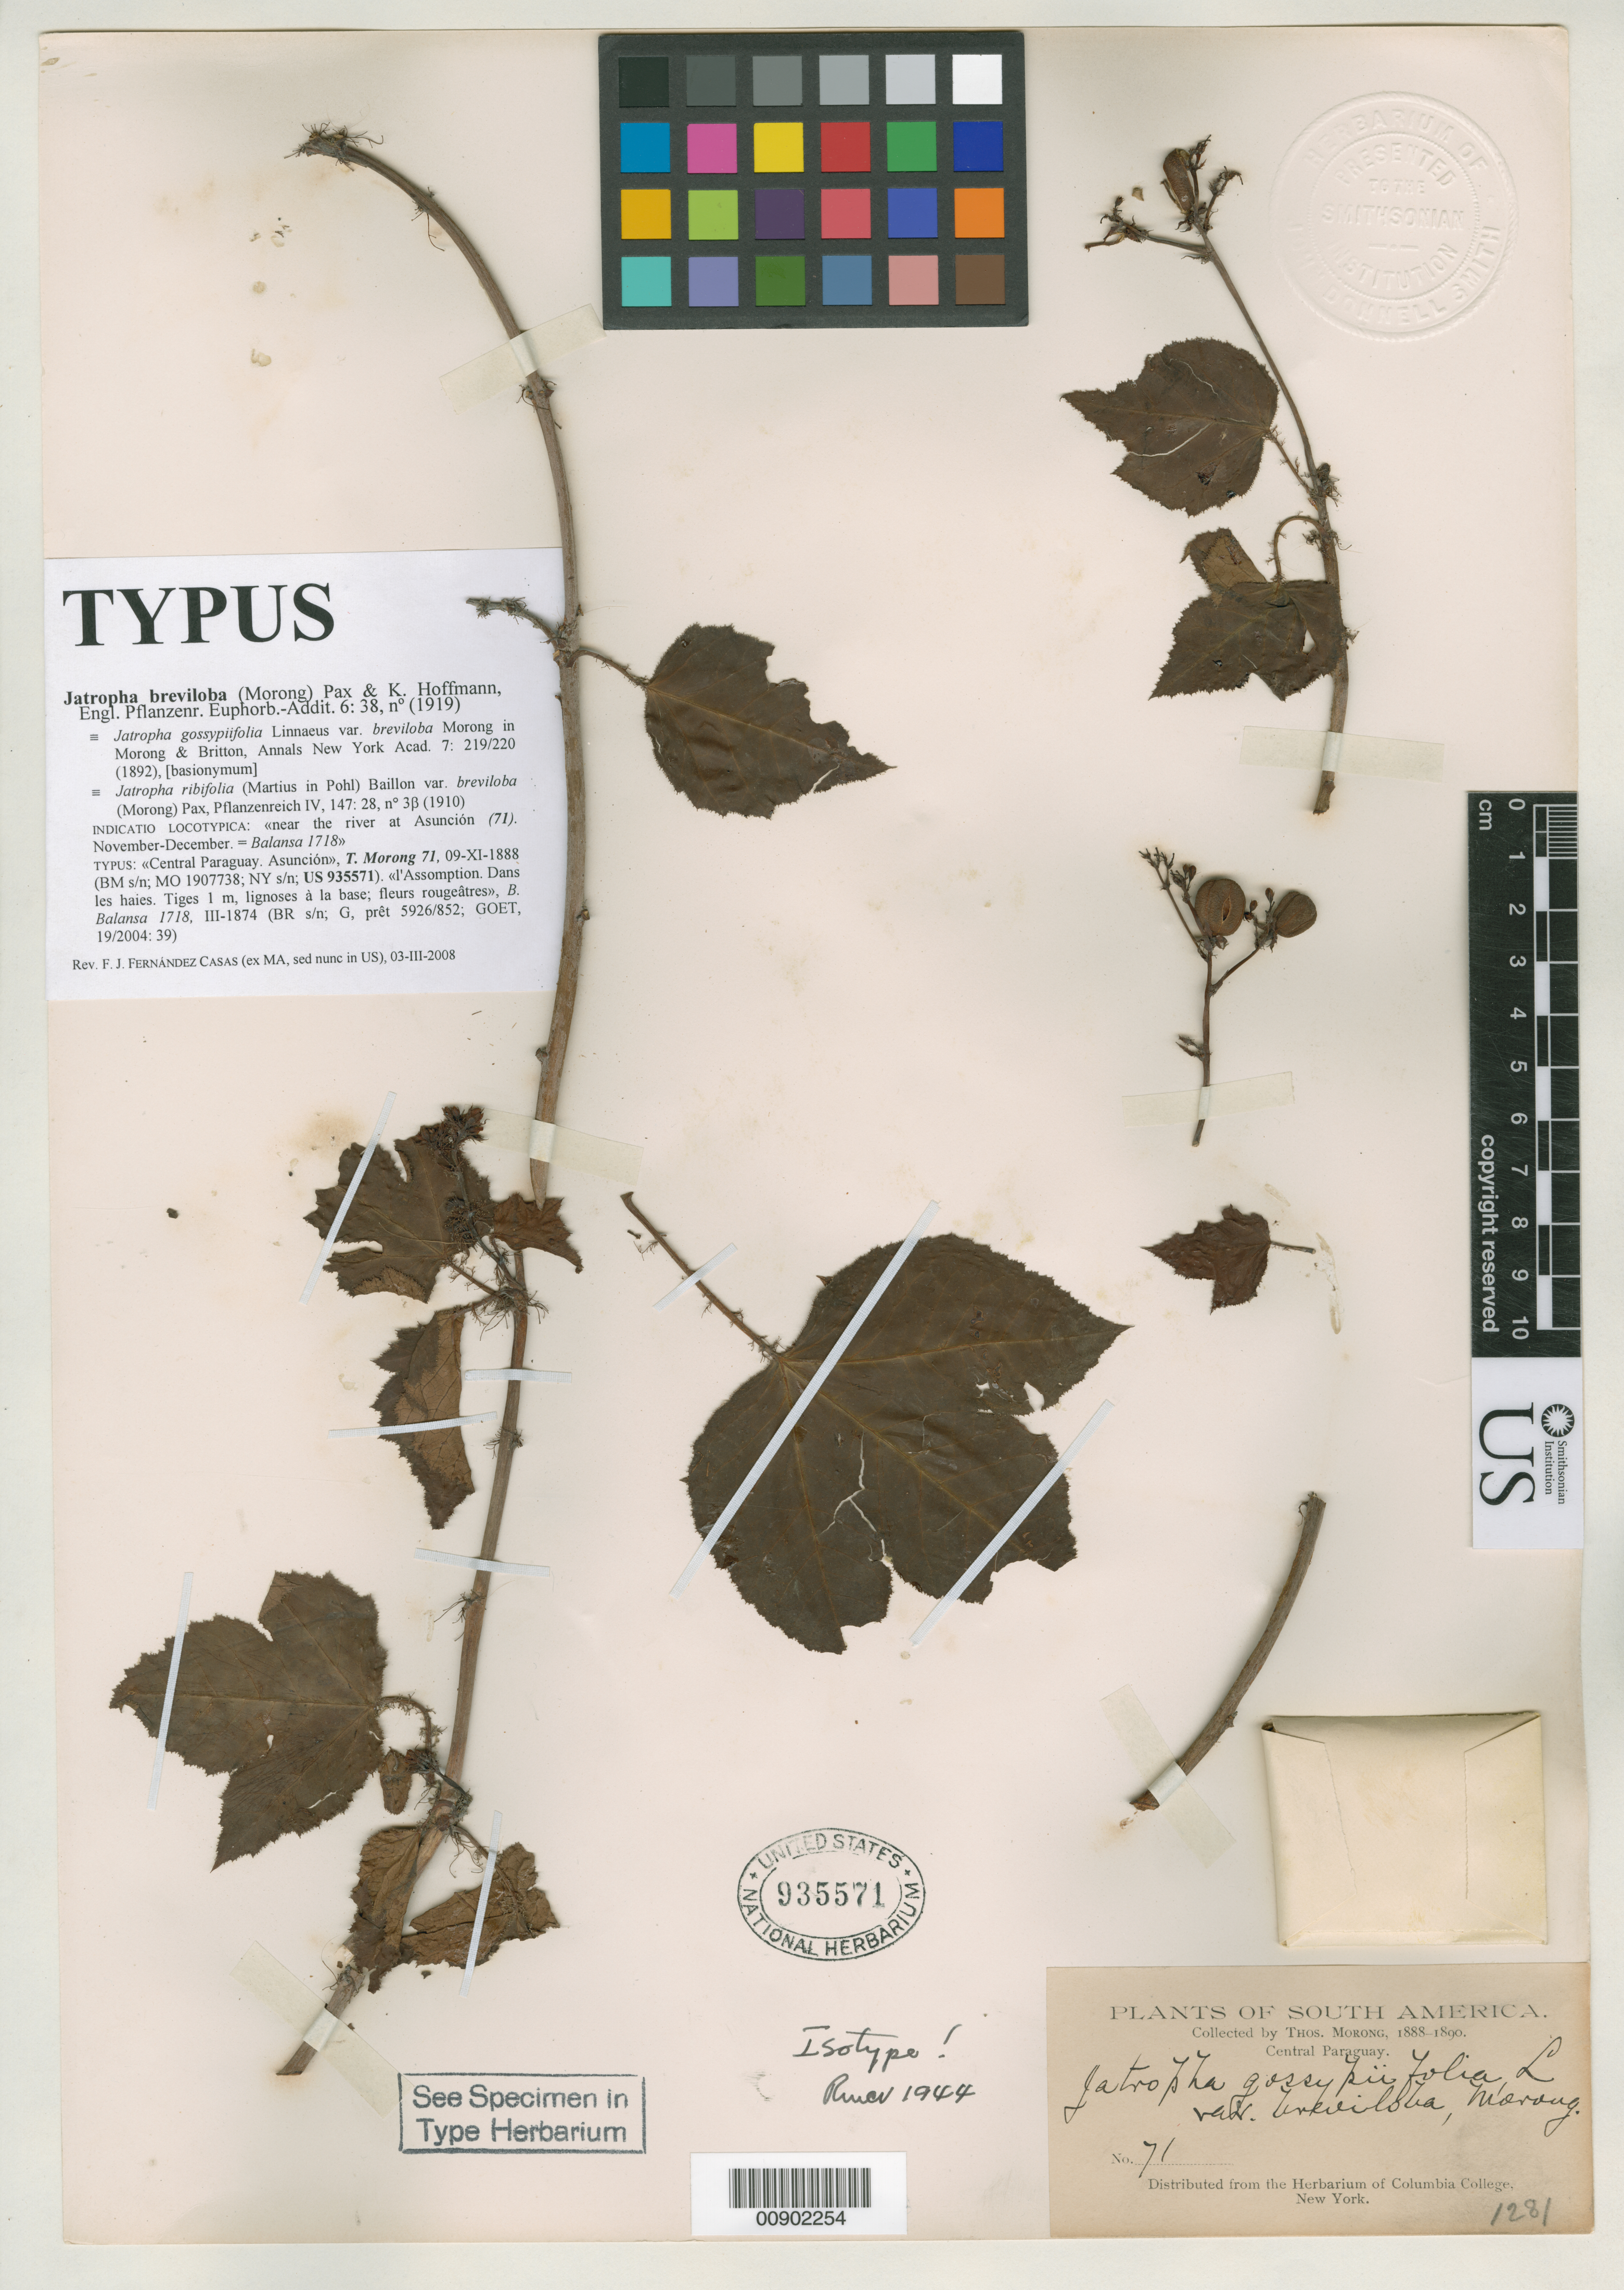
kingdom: Plantae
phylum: Tracheophyta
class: Magnoliopsida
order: Malpighiales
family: Euphorbiaceae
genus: Jatropha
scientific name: Jatropha gossypiifolia var. breviloba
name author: Morong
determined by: Fernández Casas, F. J.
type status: Isotype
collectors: T. Morong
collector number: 71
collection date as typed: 1888 to -- --- 1890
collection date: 1888/1890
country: Paraguay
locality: Central Paraguay. [Protologue: "…on the lowlands near the river at Asuncion"]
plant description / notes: Protologue also states "=Balansa 1718" which could arguably be considered a syntype.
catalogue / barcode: US 935571